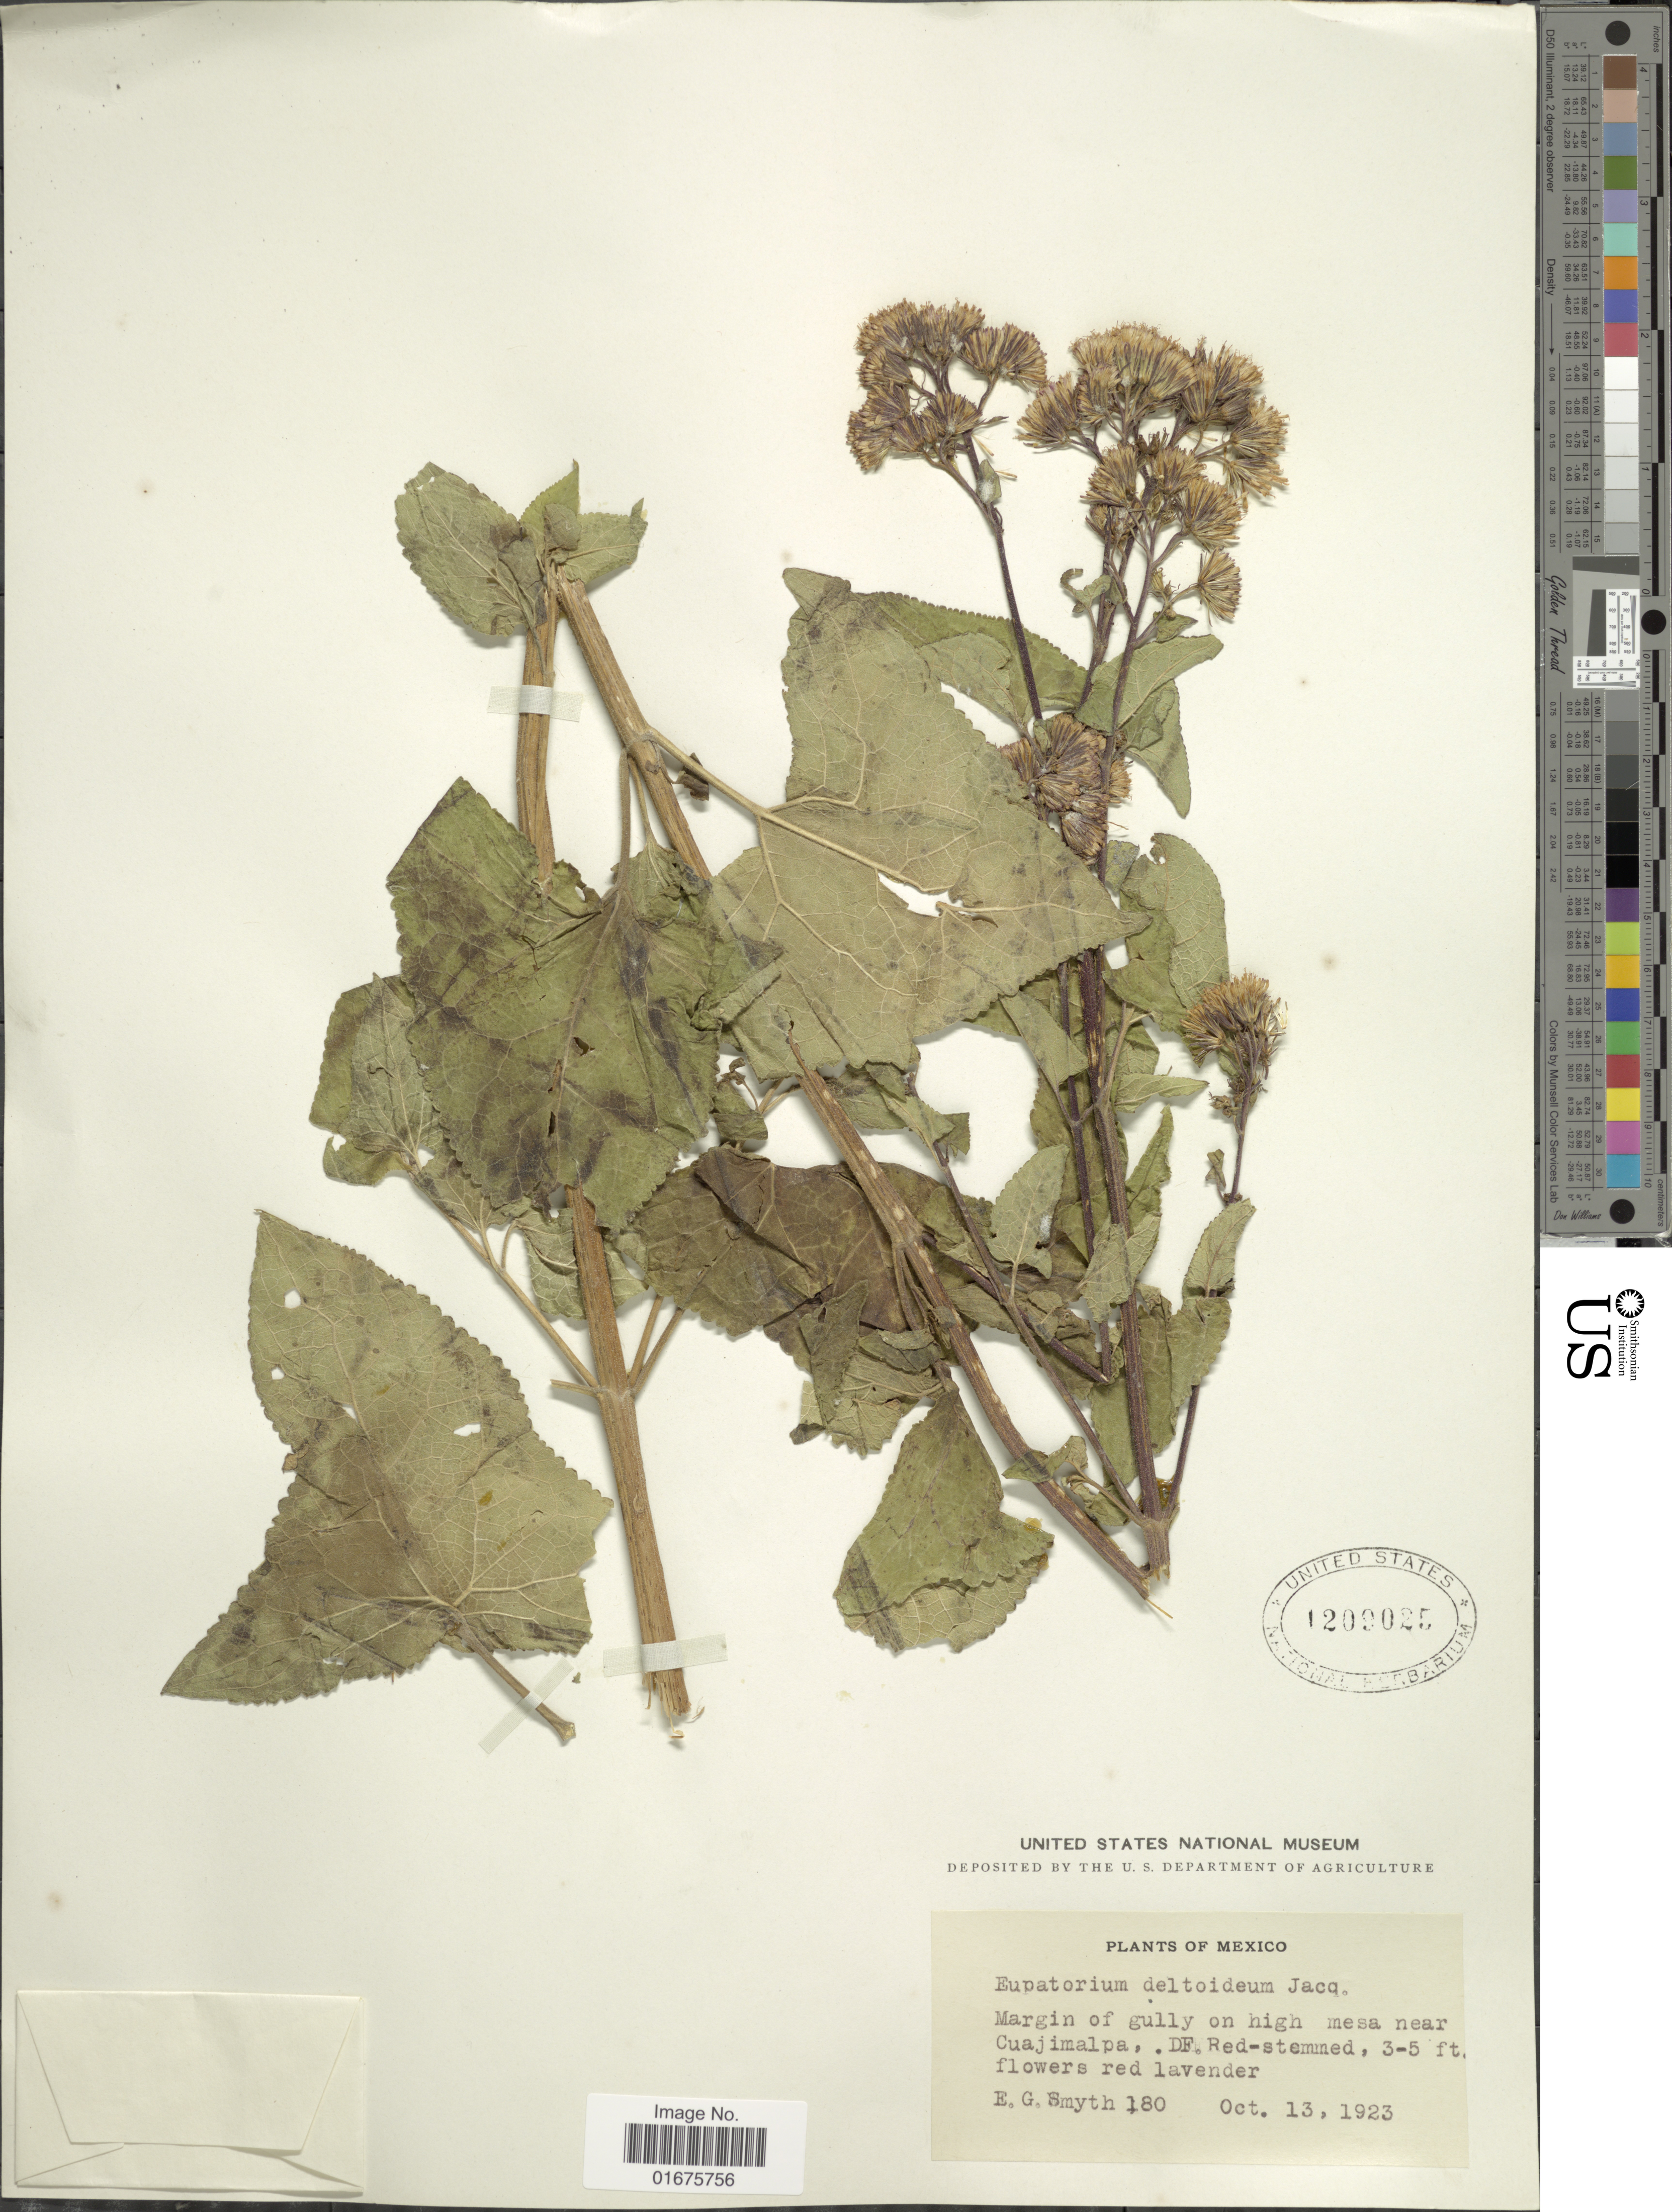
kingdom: Plantae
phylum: Tracheophyta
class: Magnoliopsida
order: Asterales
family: Asteraceae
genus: Ageratina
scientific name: Ageratina deltoidea (Jacq.) H. Rob. & R.M. King, ined.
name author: (Jacq.) H. Rob. & R.M. King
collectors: E. Smyth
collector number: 180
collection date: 1923-10-13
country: Mexico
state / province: Distrito Federal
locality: Margin of gully on high mesa near Cuajimalpa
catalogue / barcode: US 1209025